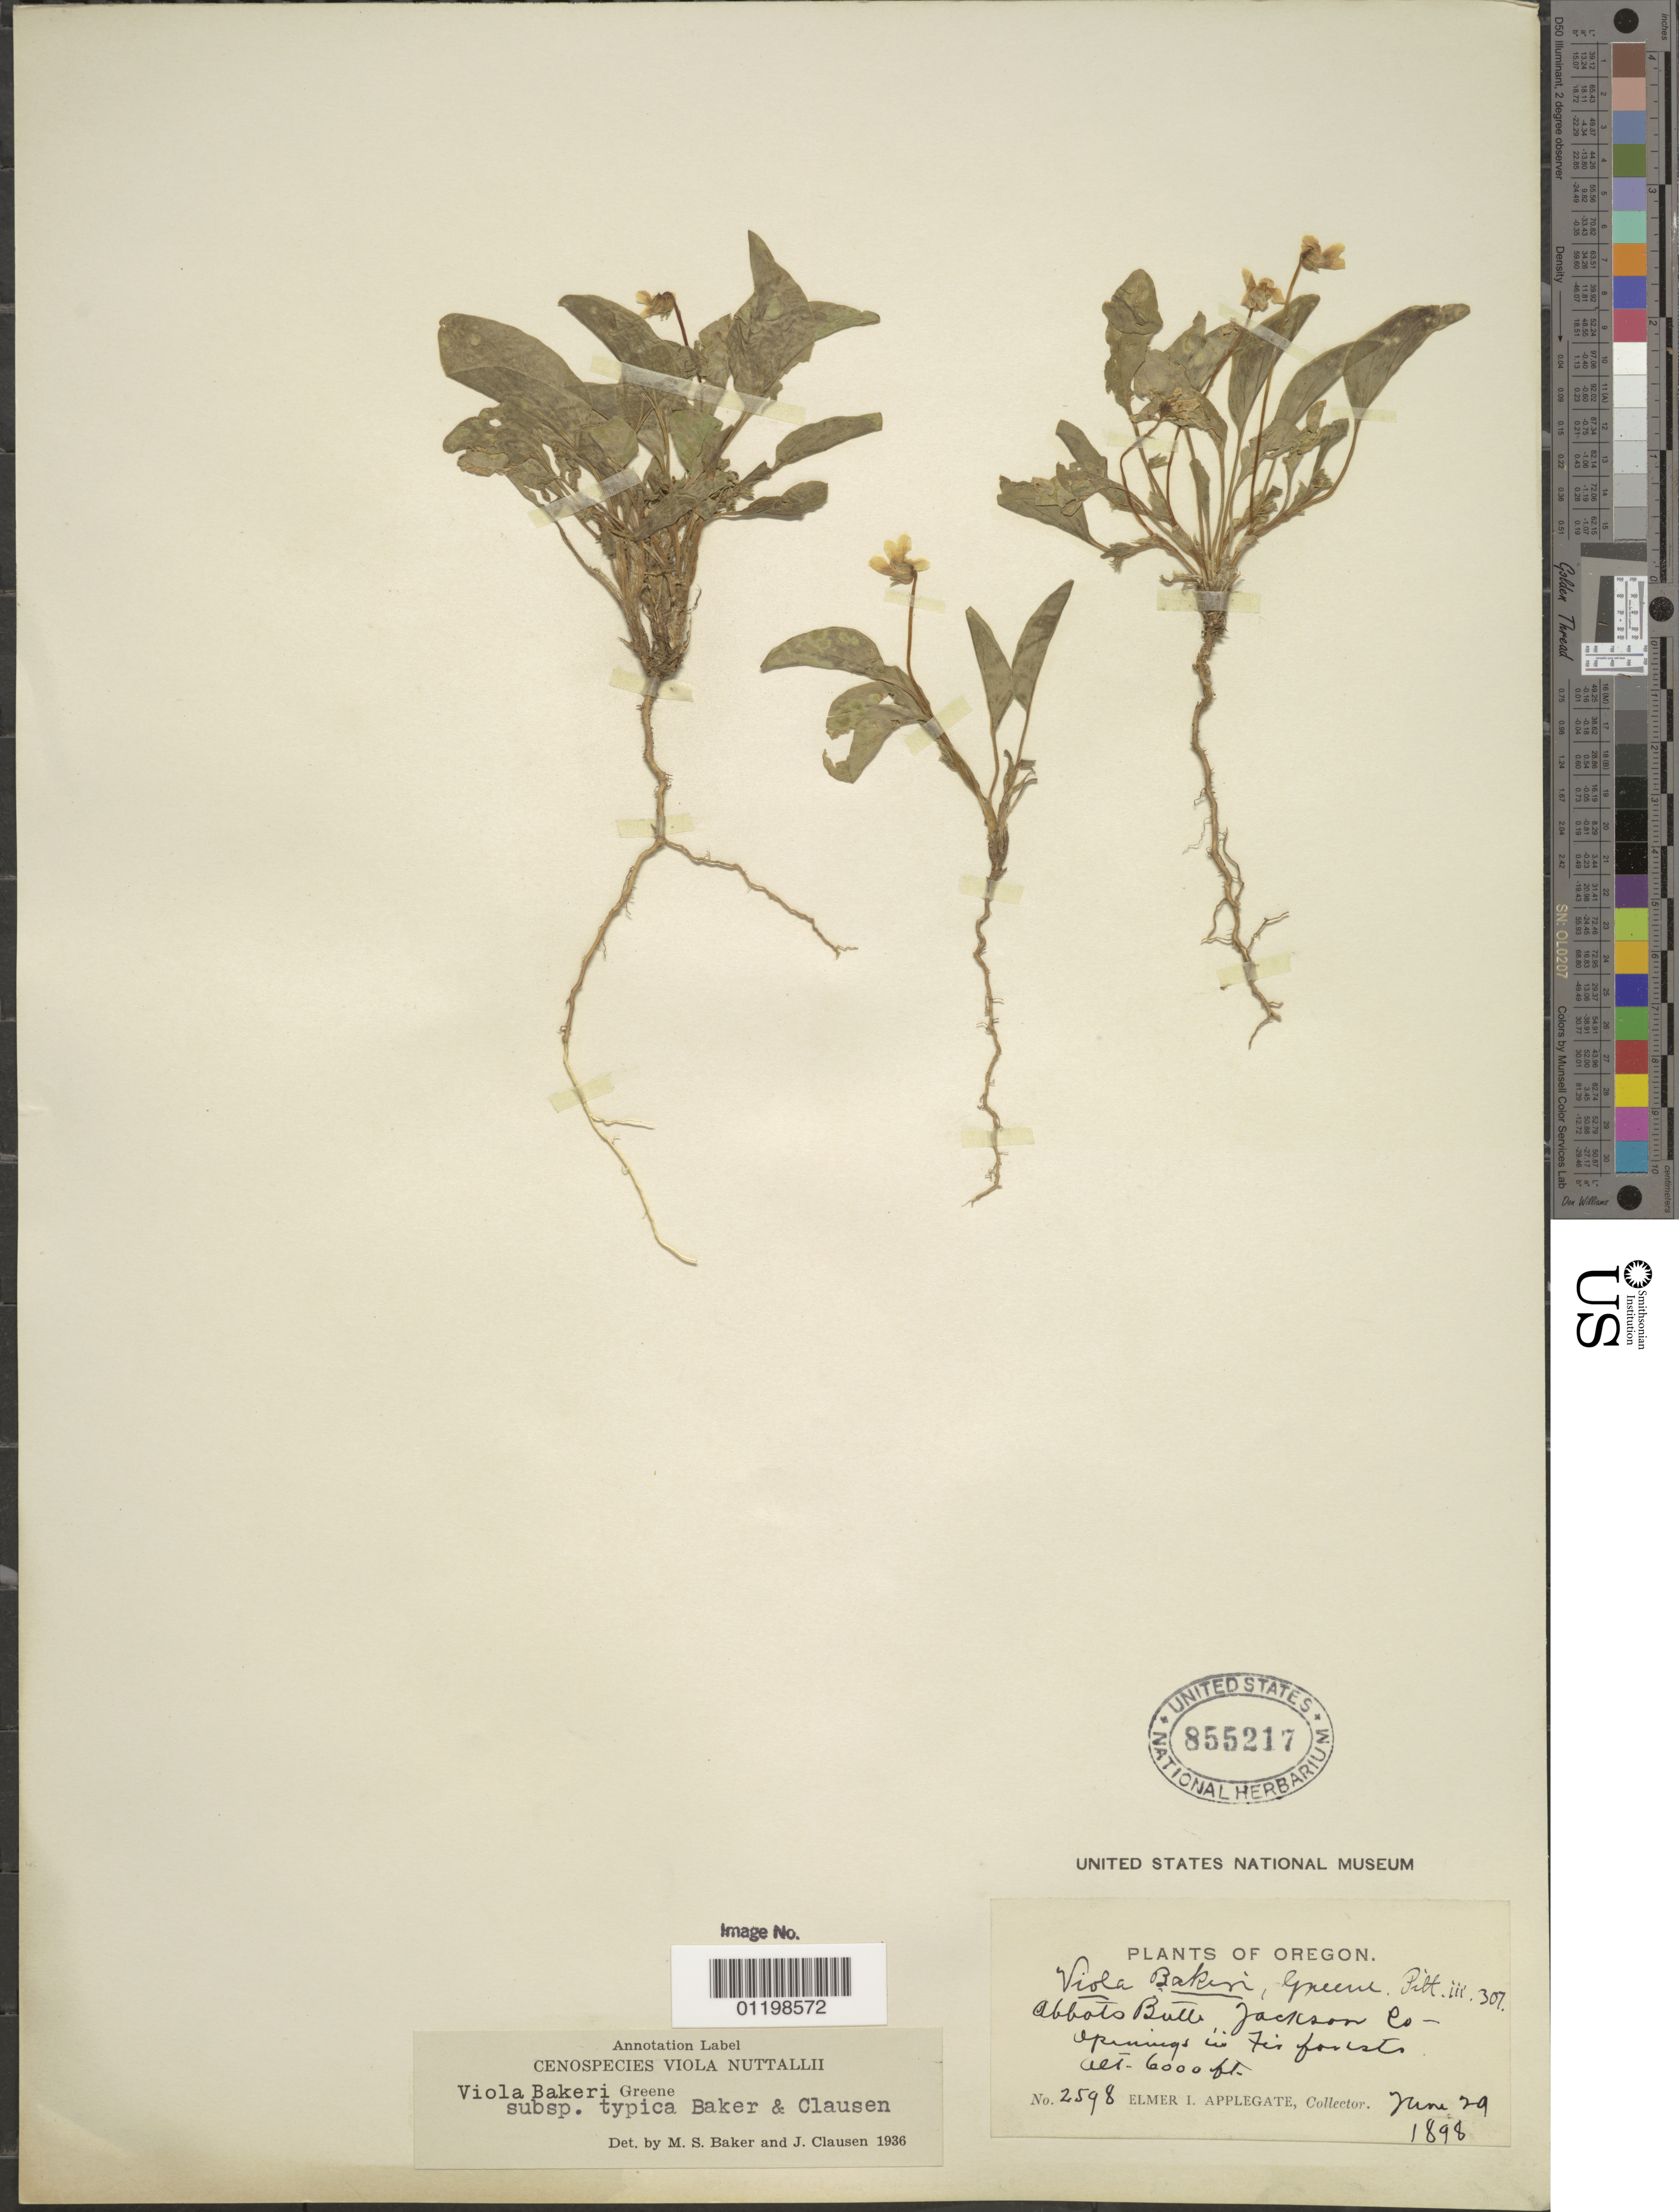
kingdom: Plantae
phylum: Tracheophyta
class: Magnoliopsida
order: Malpighiales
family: Violaceae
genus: Viola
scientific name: Viola bakeri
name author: Greene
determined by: Baker, M. S.; Clausen, J.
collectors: E. I. Applegate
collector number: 2598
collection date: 1898-06-29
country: United States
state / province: Oregon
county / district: Jackson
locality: Abbot's Butte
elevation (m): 1829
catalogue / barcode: US 855217